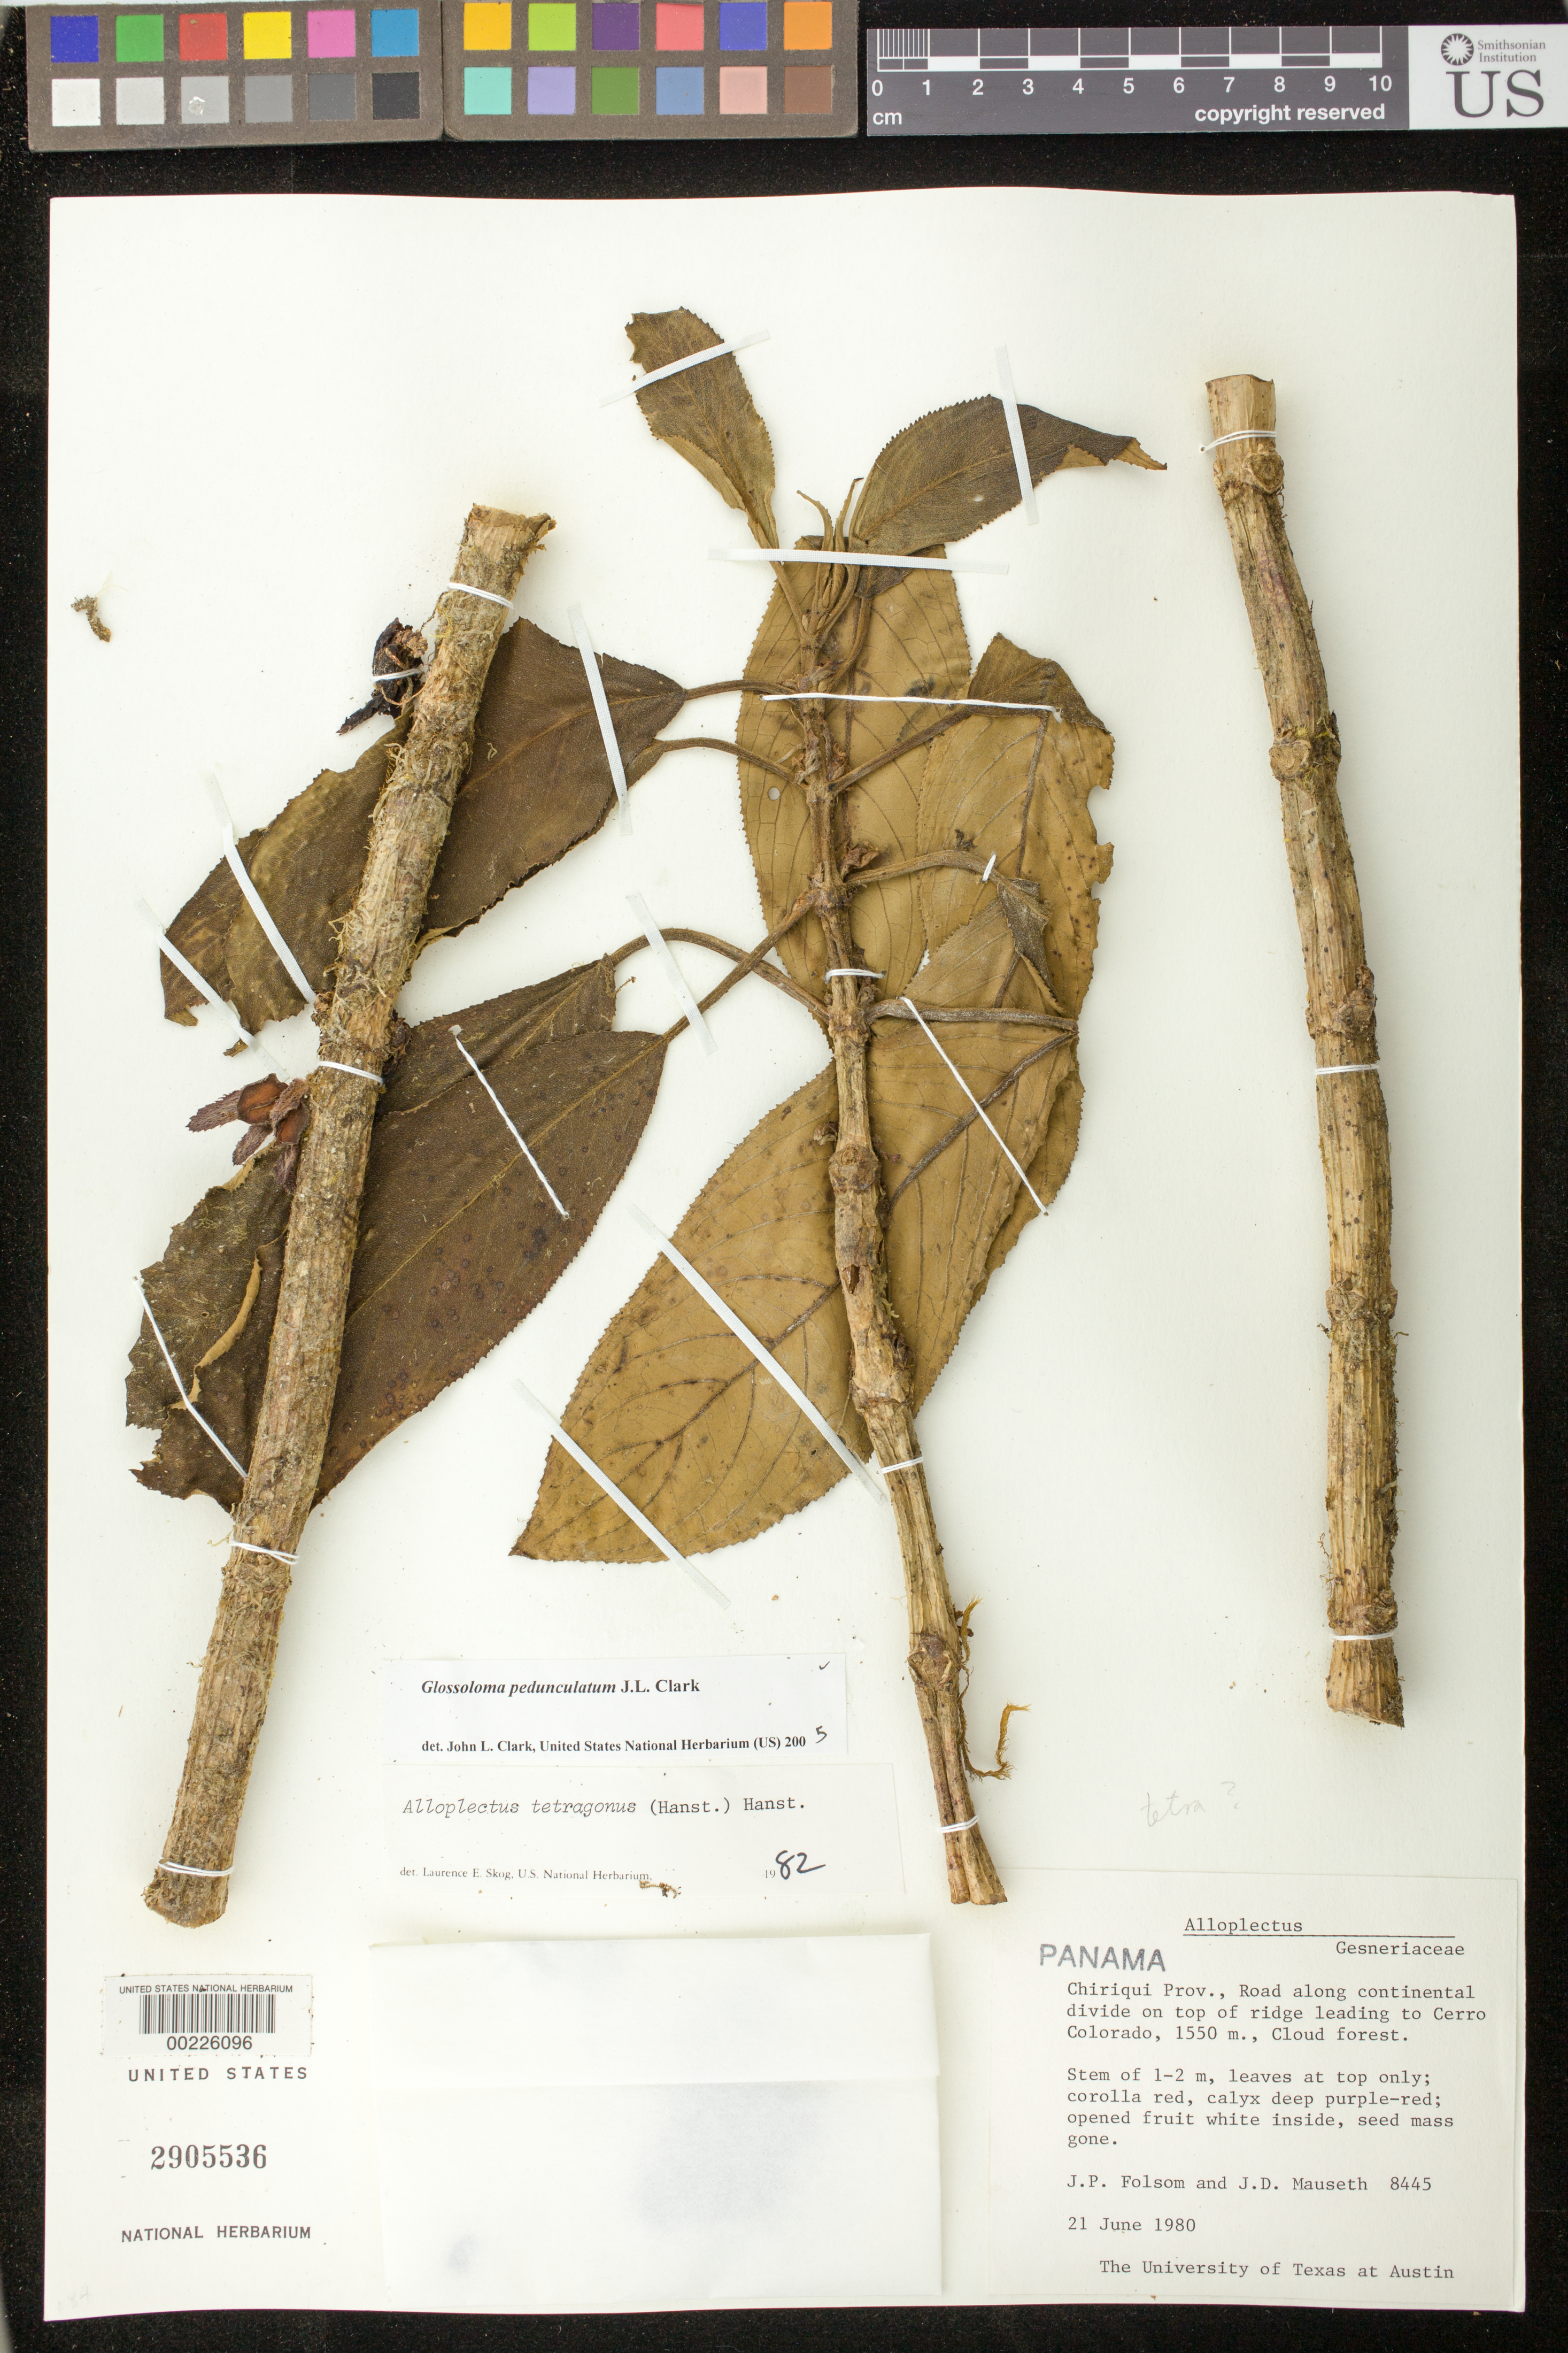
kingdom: Plantae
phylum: Tracheophyta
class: Magnoliopsida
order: Lamiales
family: Gesneriaceae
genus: Glossoloma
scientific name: Glossoloma pedunculatum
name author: J.L. Clark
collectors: J. P. Folsom & J. Mauseth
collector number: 8445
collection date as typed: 21 Jun 1980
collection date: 1980-06-21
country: Panama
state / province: Chiriquí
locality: Road along continental divide on top of ridge leading to Cerro Colorado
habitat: Cloud forest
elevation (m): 1550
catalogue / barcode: US 2905536